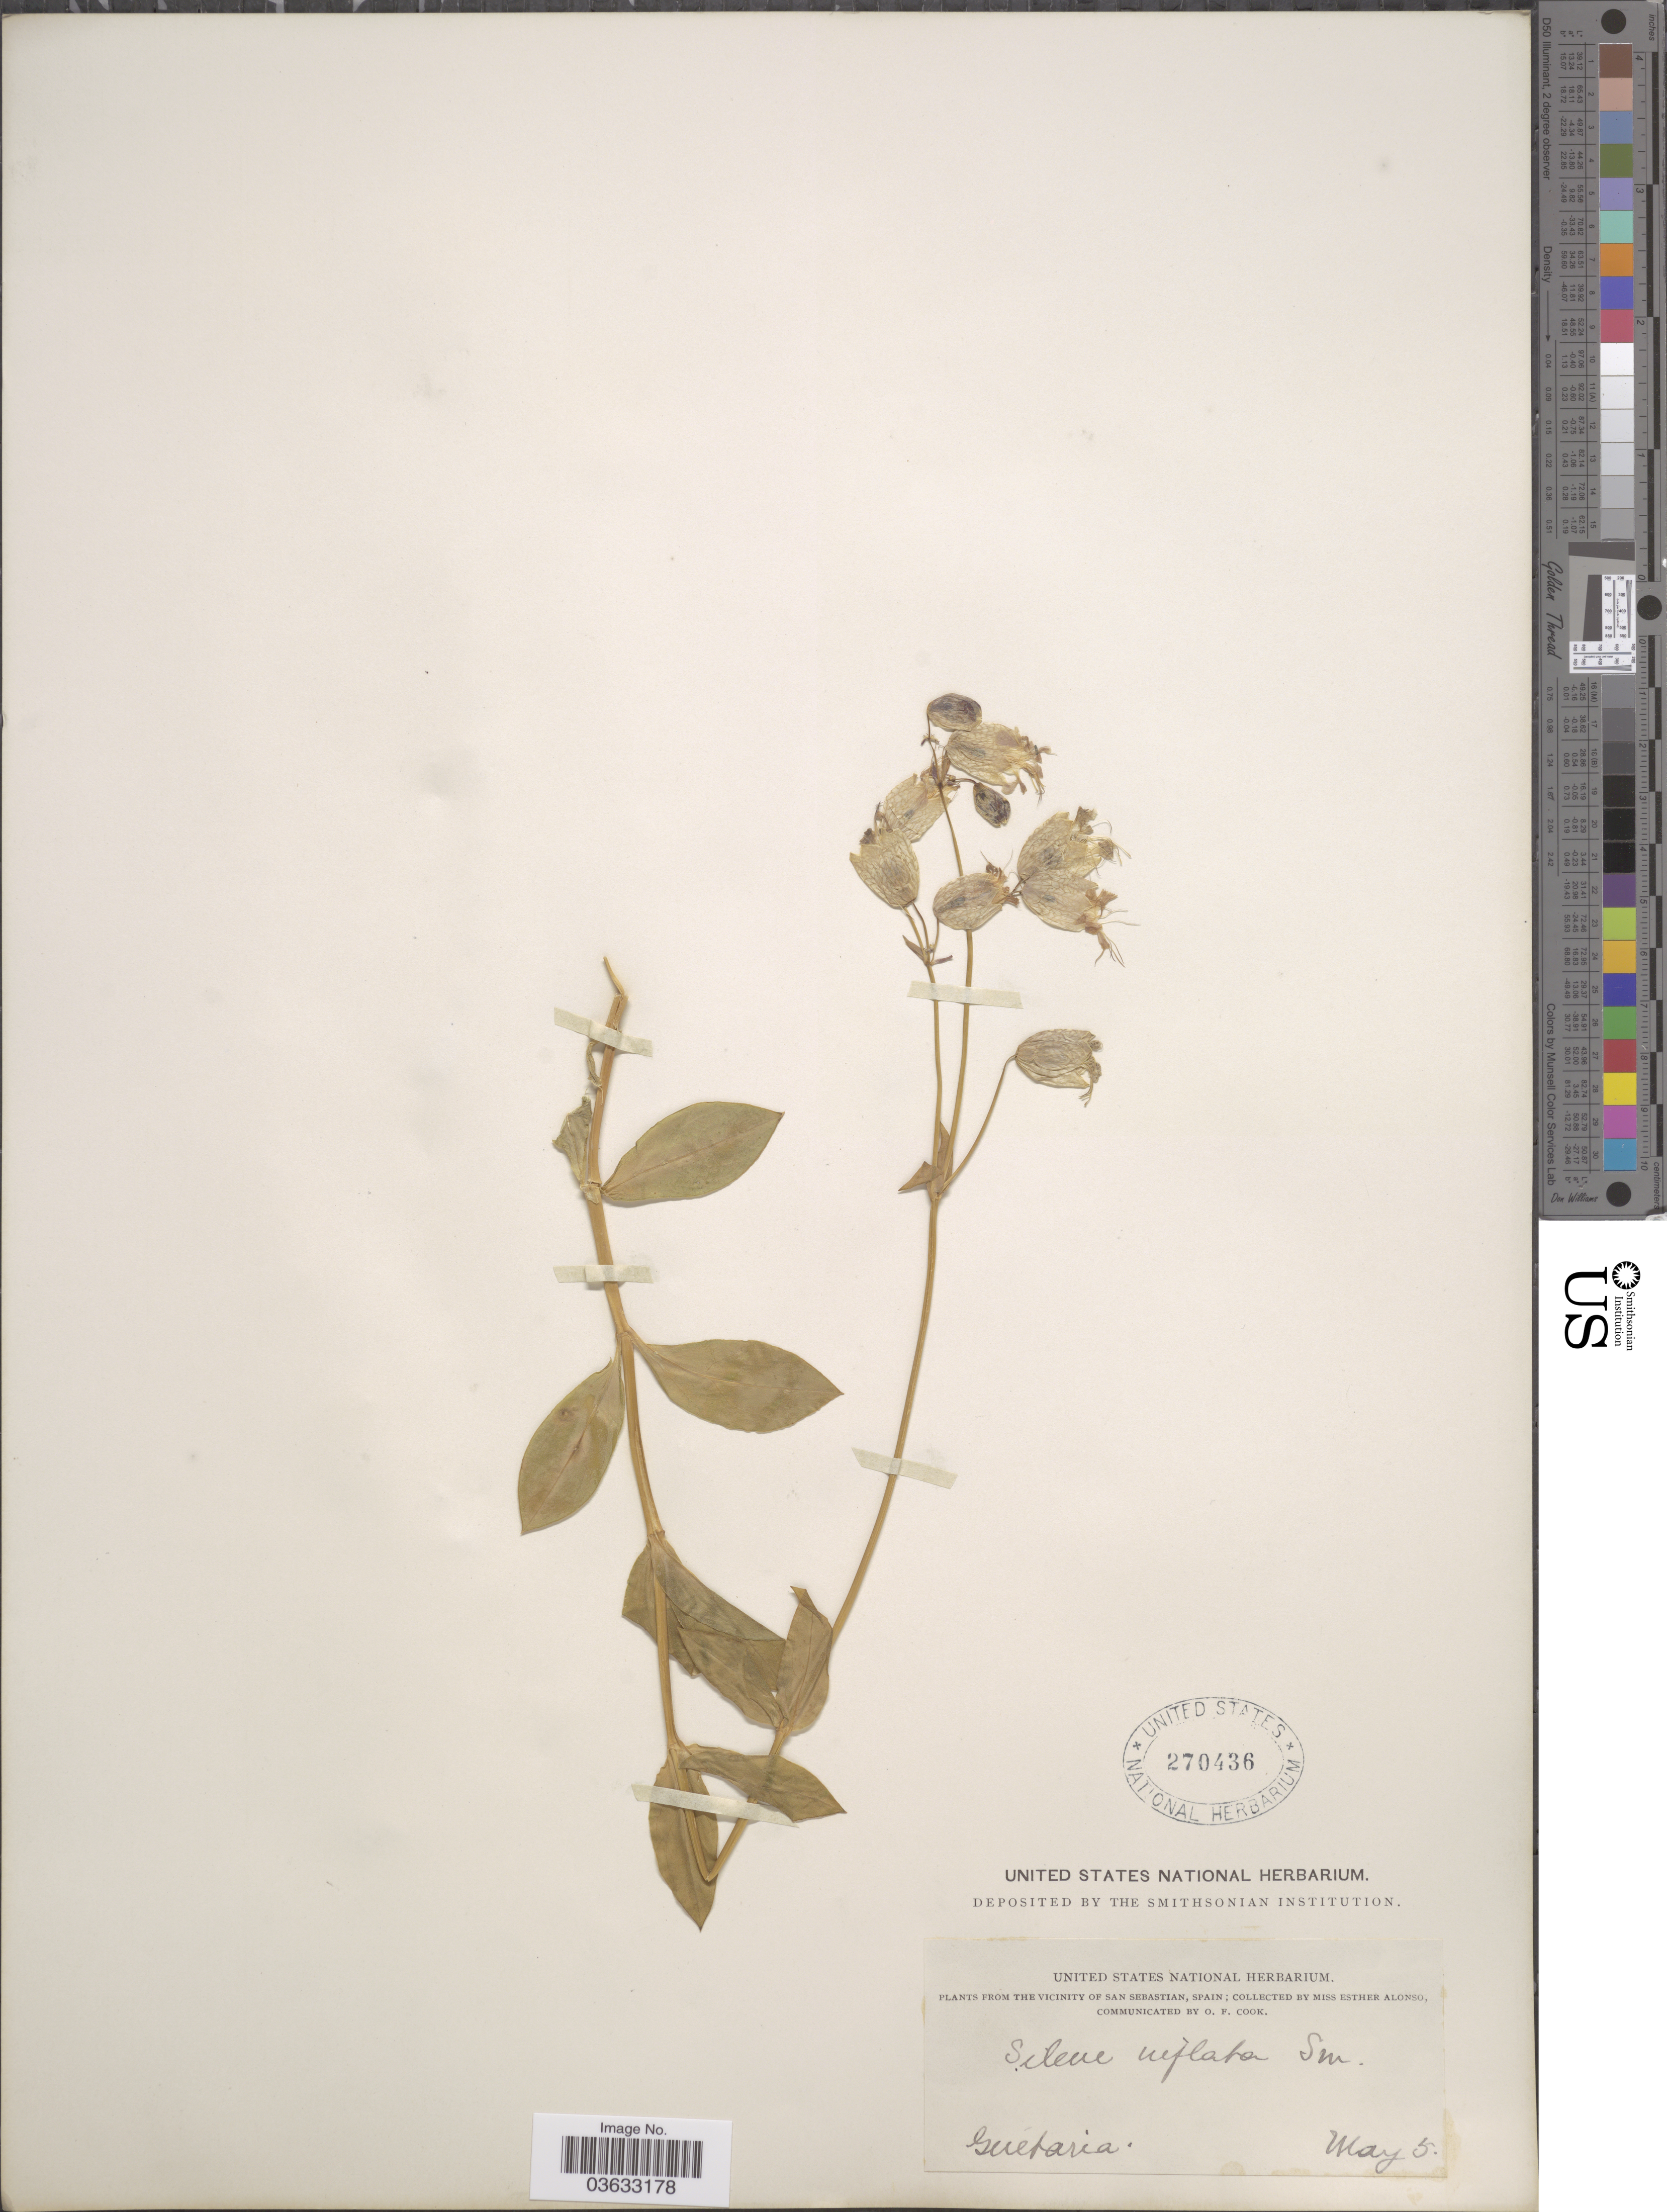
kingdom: Plantae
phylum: Tracheophyta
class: Magnoliopsida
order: Caryophyllales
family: Caryophyllaceae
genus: Silene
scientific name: Silene inflata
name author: Sm.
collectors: E. Alonso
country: Spain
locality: The vicinity of San Sebastian. Guetaria.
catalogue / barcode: US 270436